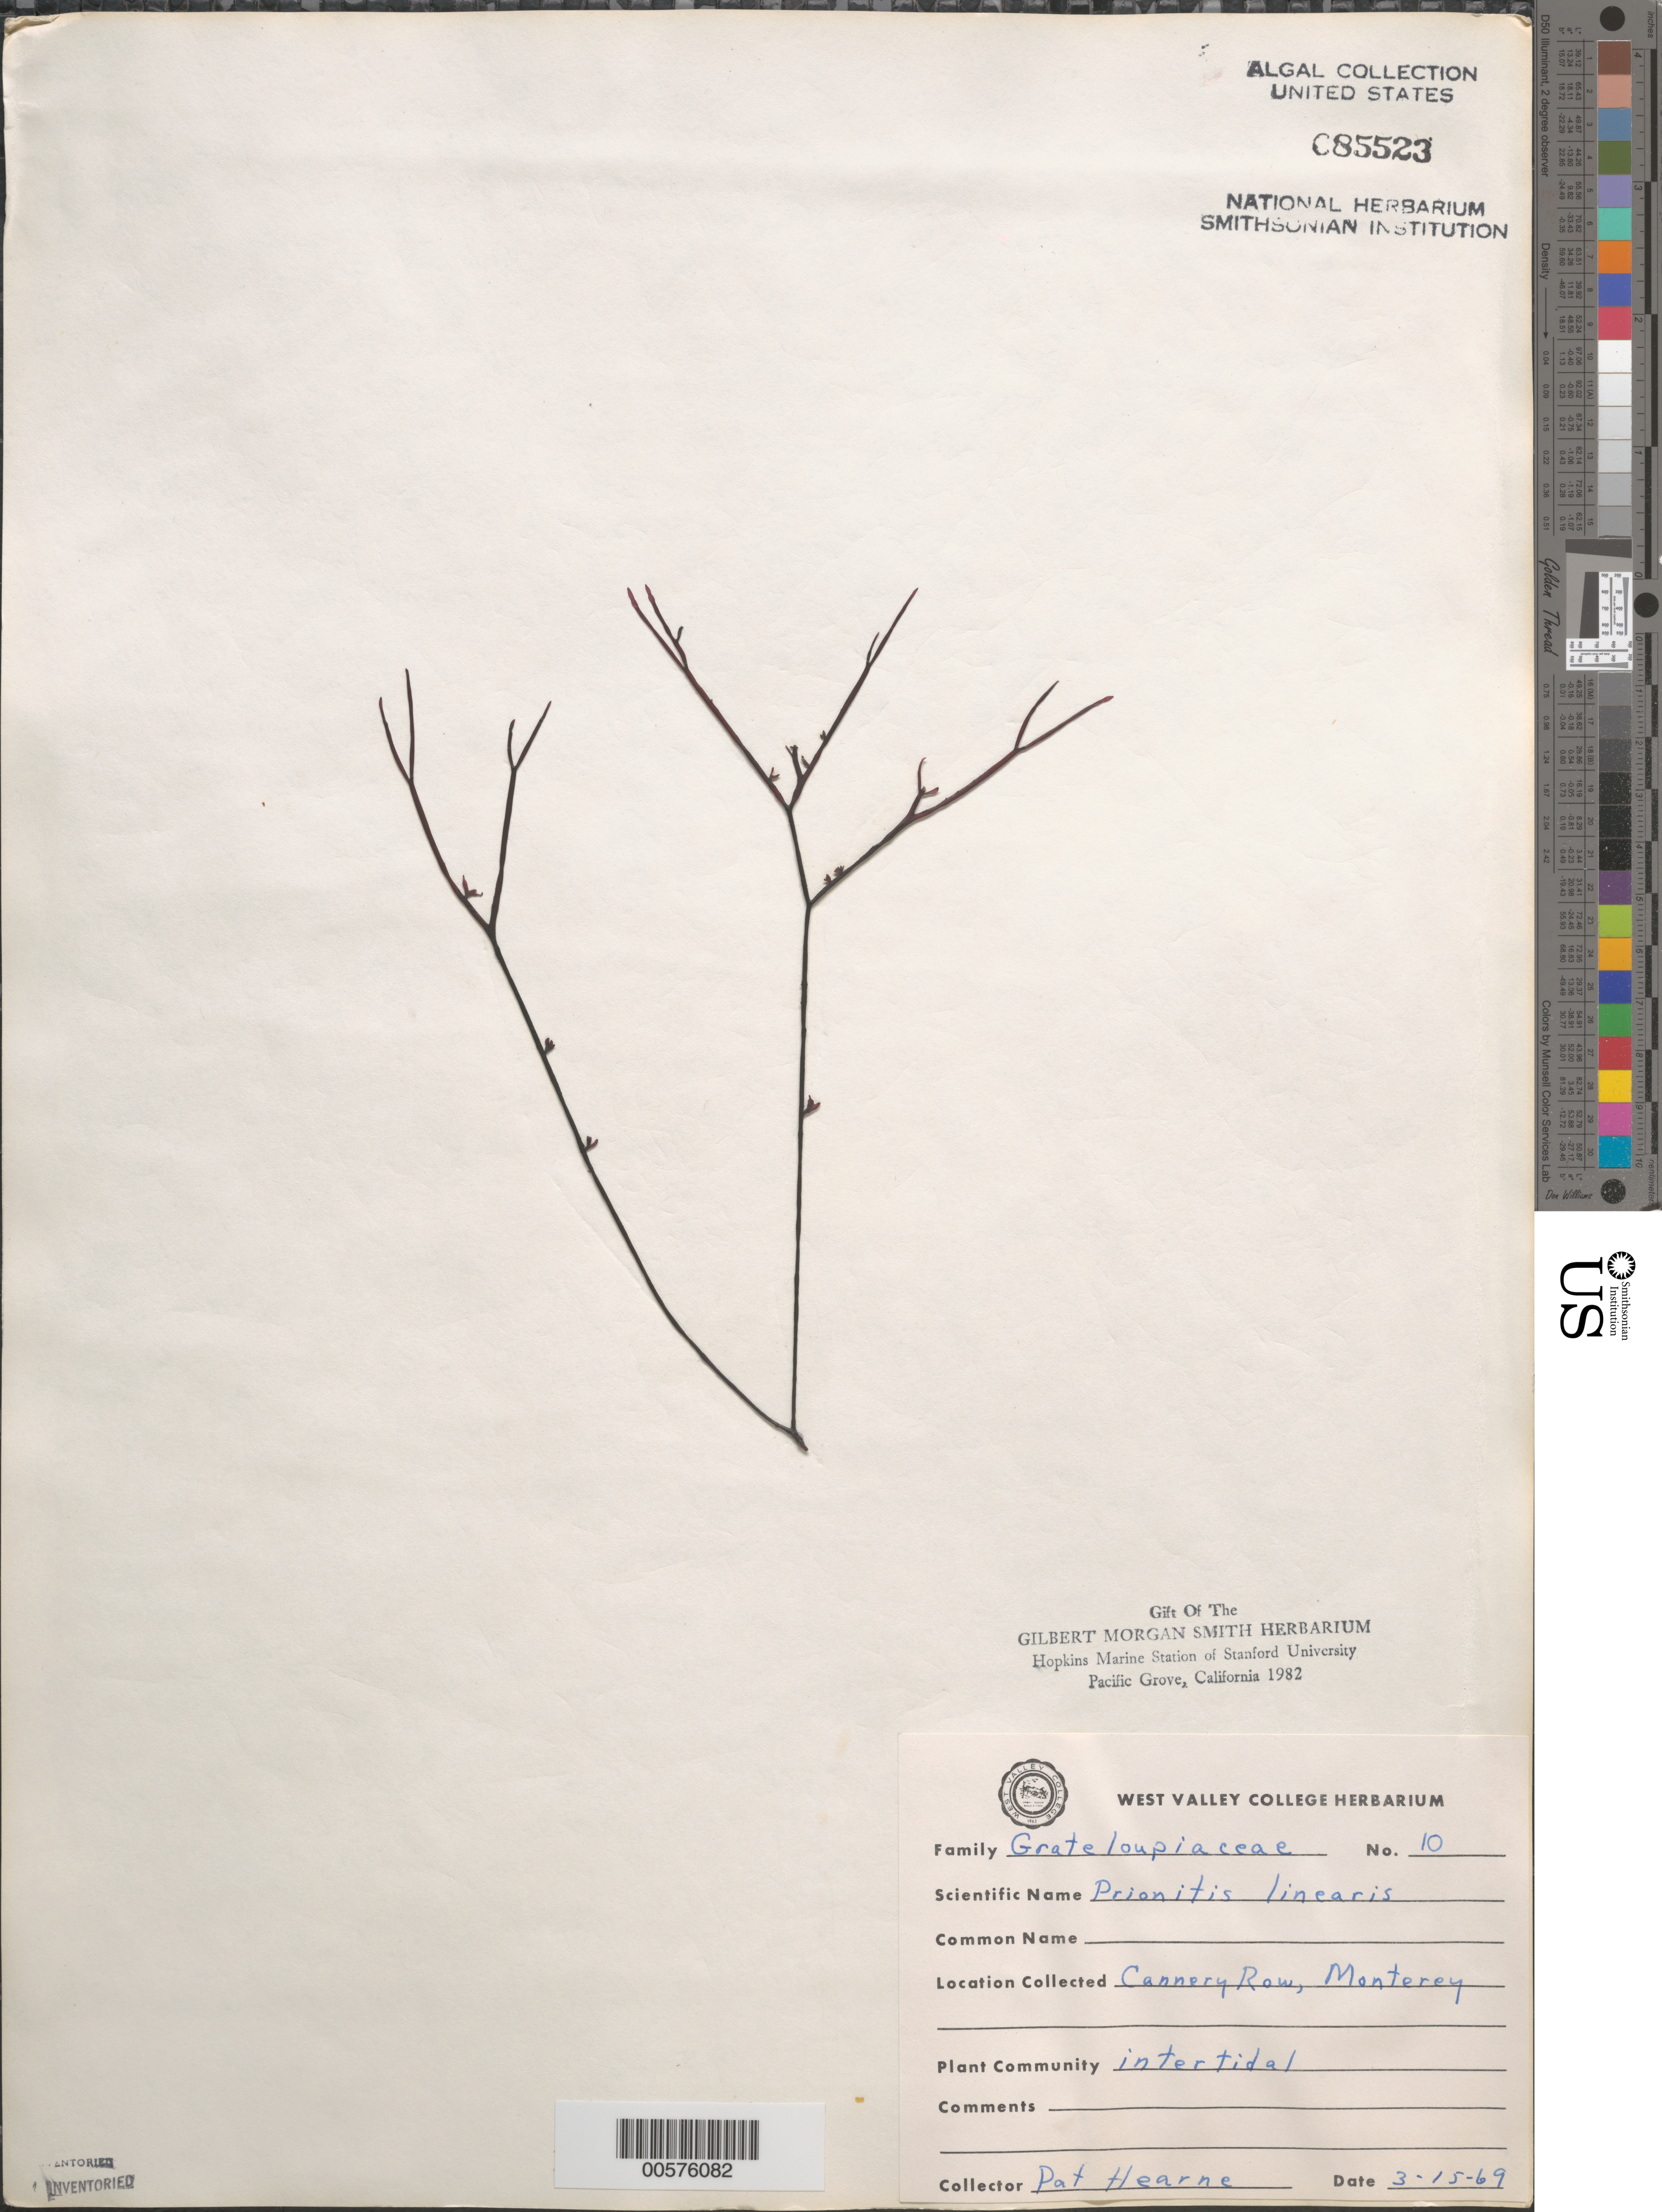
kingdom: Plantae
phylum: Rhodophyta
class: Florideophyceae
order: Cryptonemiales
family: Cryptonemiaceae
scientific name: Prionitis linearis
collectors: P. Hearne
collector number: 10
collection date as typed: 15 Mar 1969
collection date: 1969-03-15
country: United States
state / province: California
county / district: Monterey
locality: Cannery Row, Monterey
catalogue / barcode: US 85523